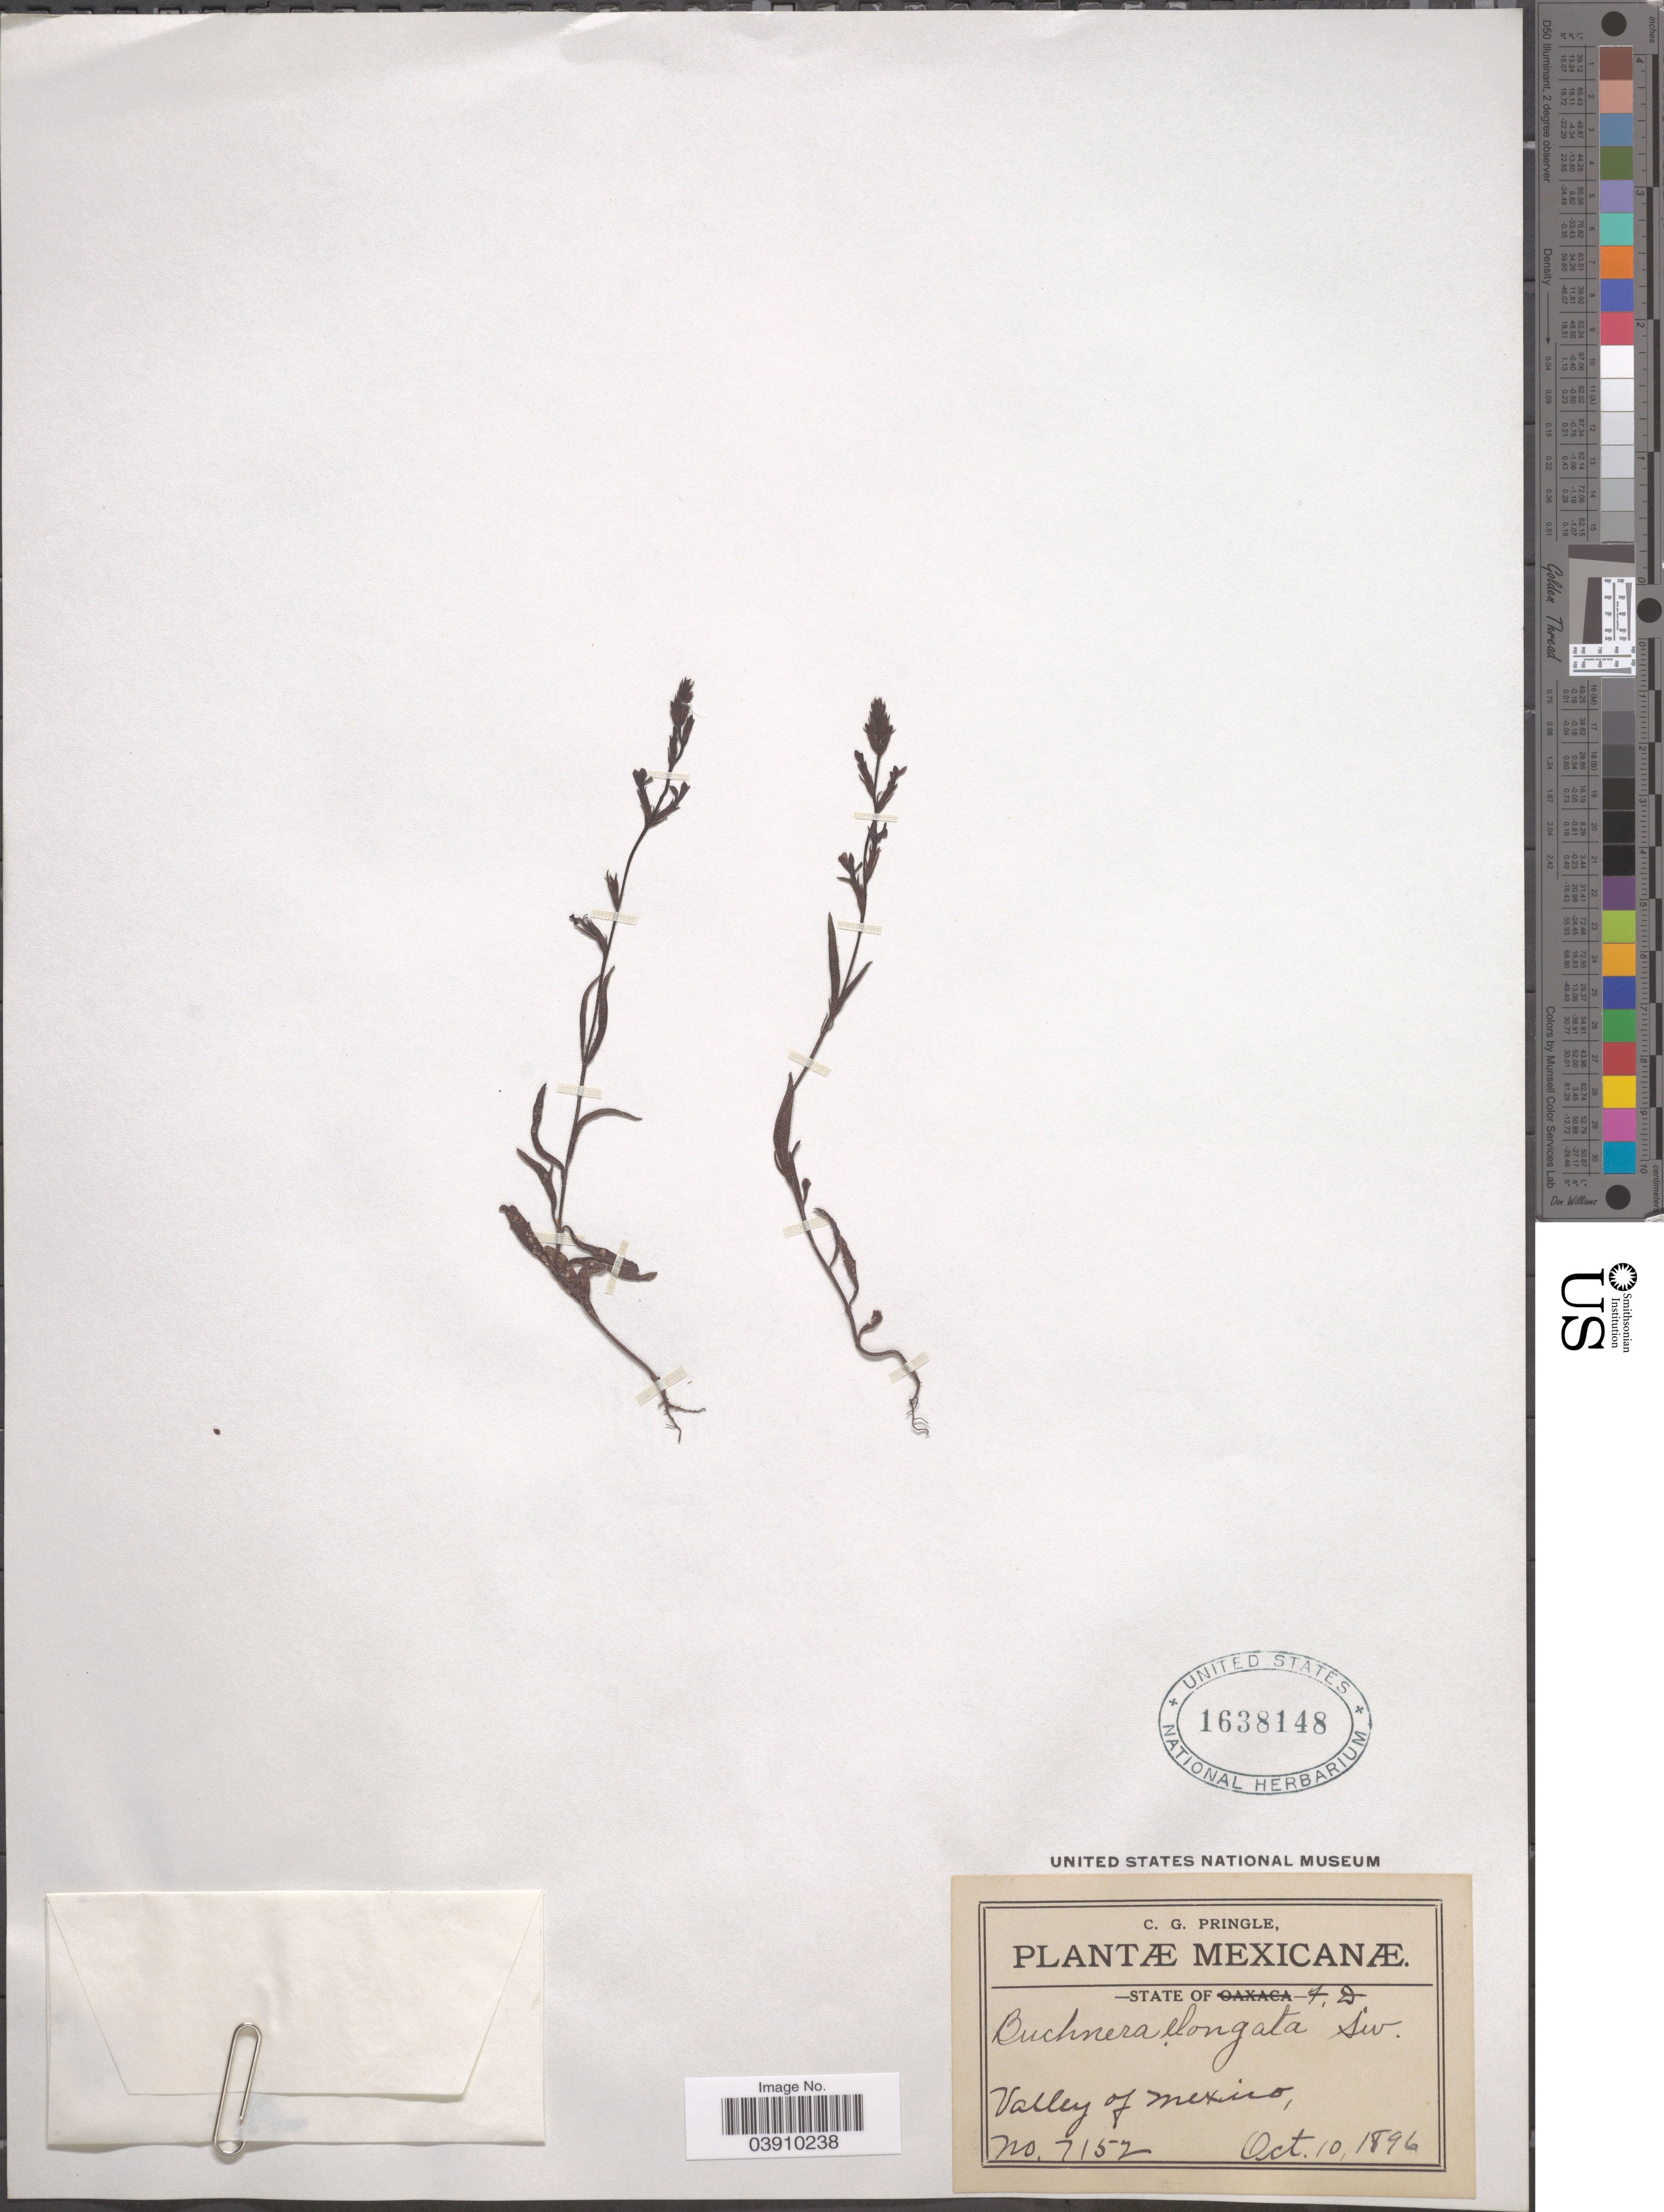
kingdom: Plantae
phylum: Tracheophyta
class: Magnoliopsida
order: Lamiales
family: Orobanchaceae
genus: Buchnera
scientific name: Buchnera pusilla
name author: Kunth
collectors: C. G. Pringle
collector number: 7152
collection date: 1896-10-10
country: Mexico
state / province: Distrito Federal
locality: Valley of Mexico.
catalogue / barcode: US 1638148